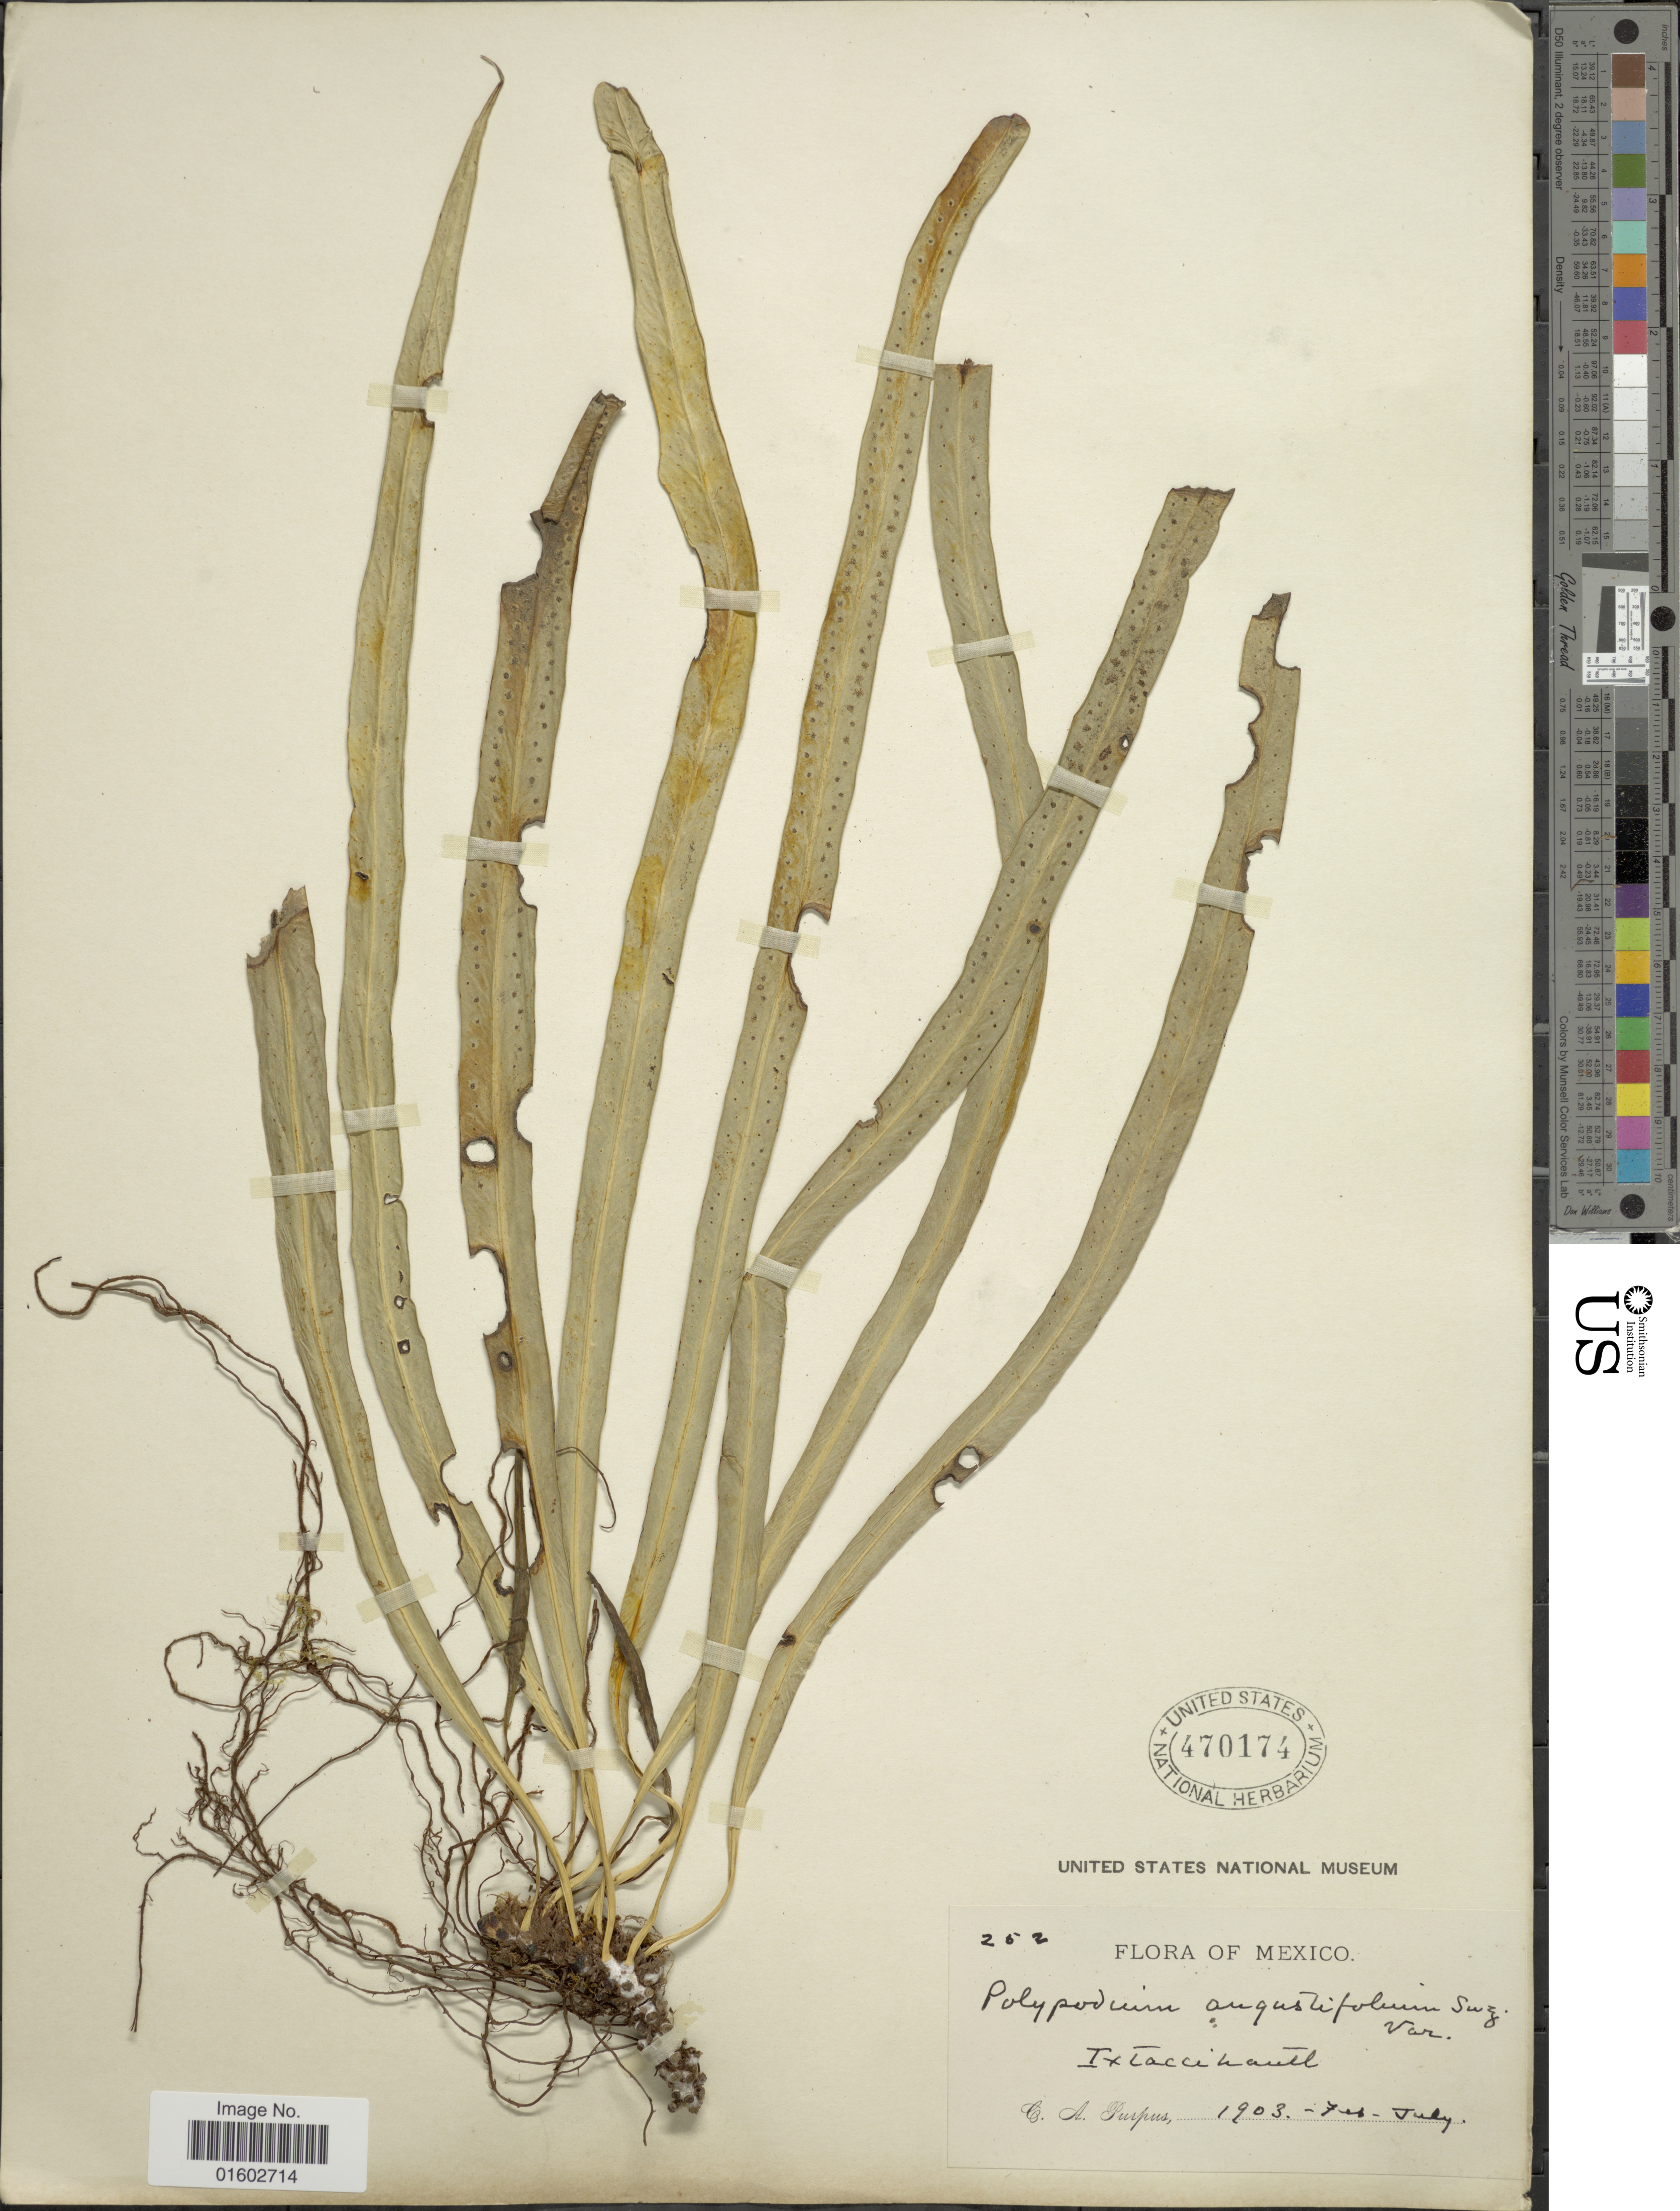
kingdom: Plantae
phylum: Tracheophyta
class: Polypodiopsida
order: Polypodiales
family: Polypodiaceae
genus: Campyloneurum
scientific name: Campyloneurum angustifolium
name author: (Sw.) Fée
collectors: C. A. Purpus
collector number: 252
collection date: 1903-02/1903-07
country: Mexico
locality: Iztaccihuatl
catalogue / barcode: US 470174